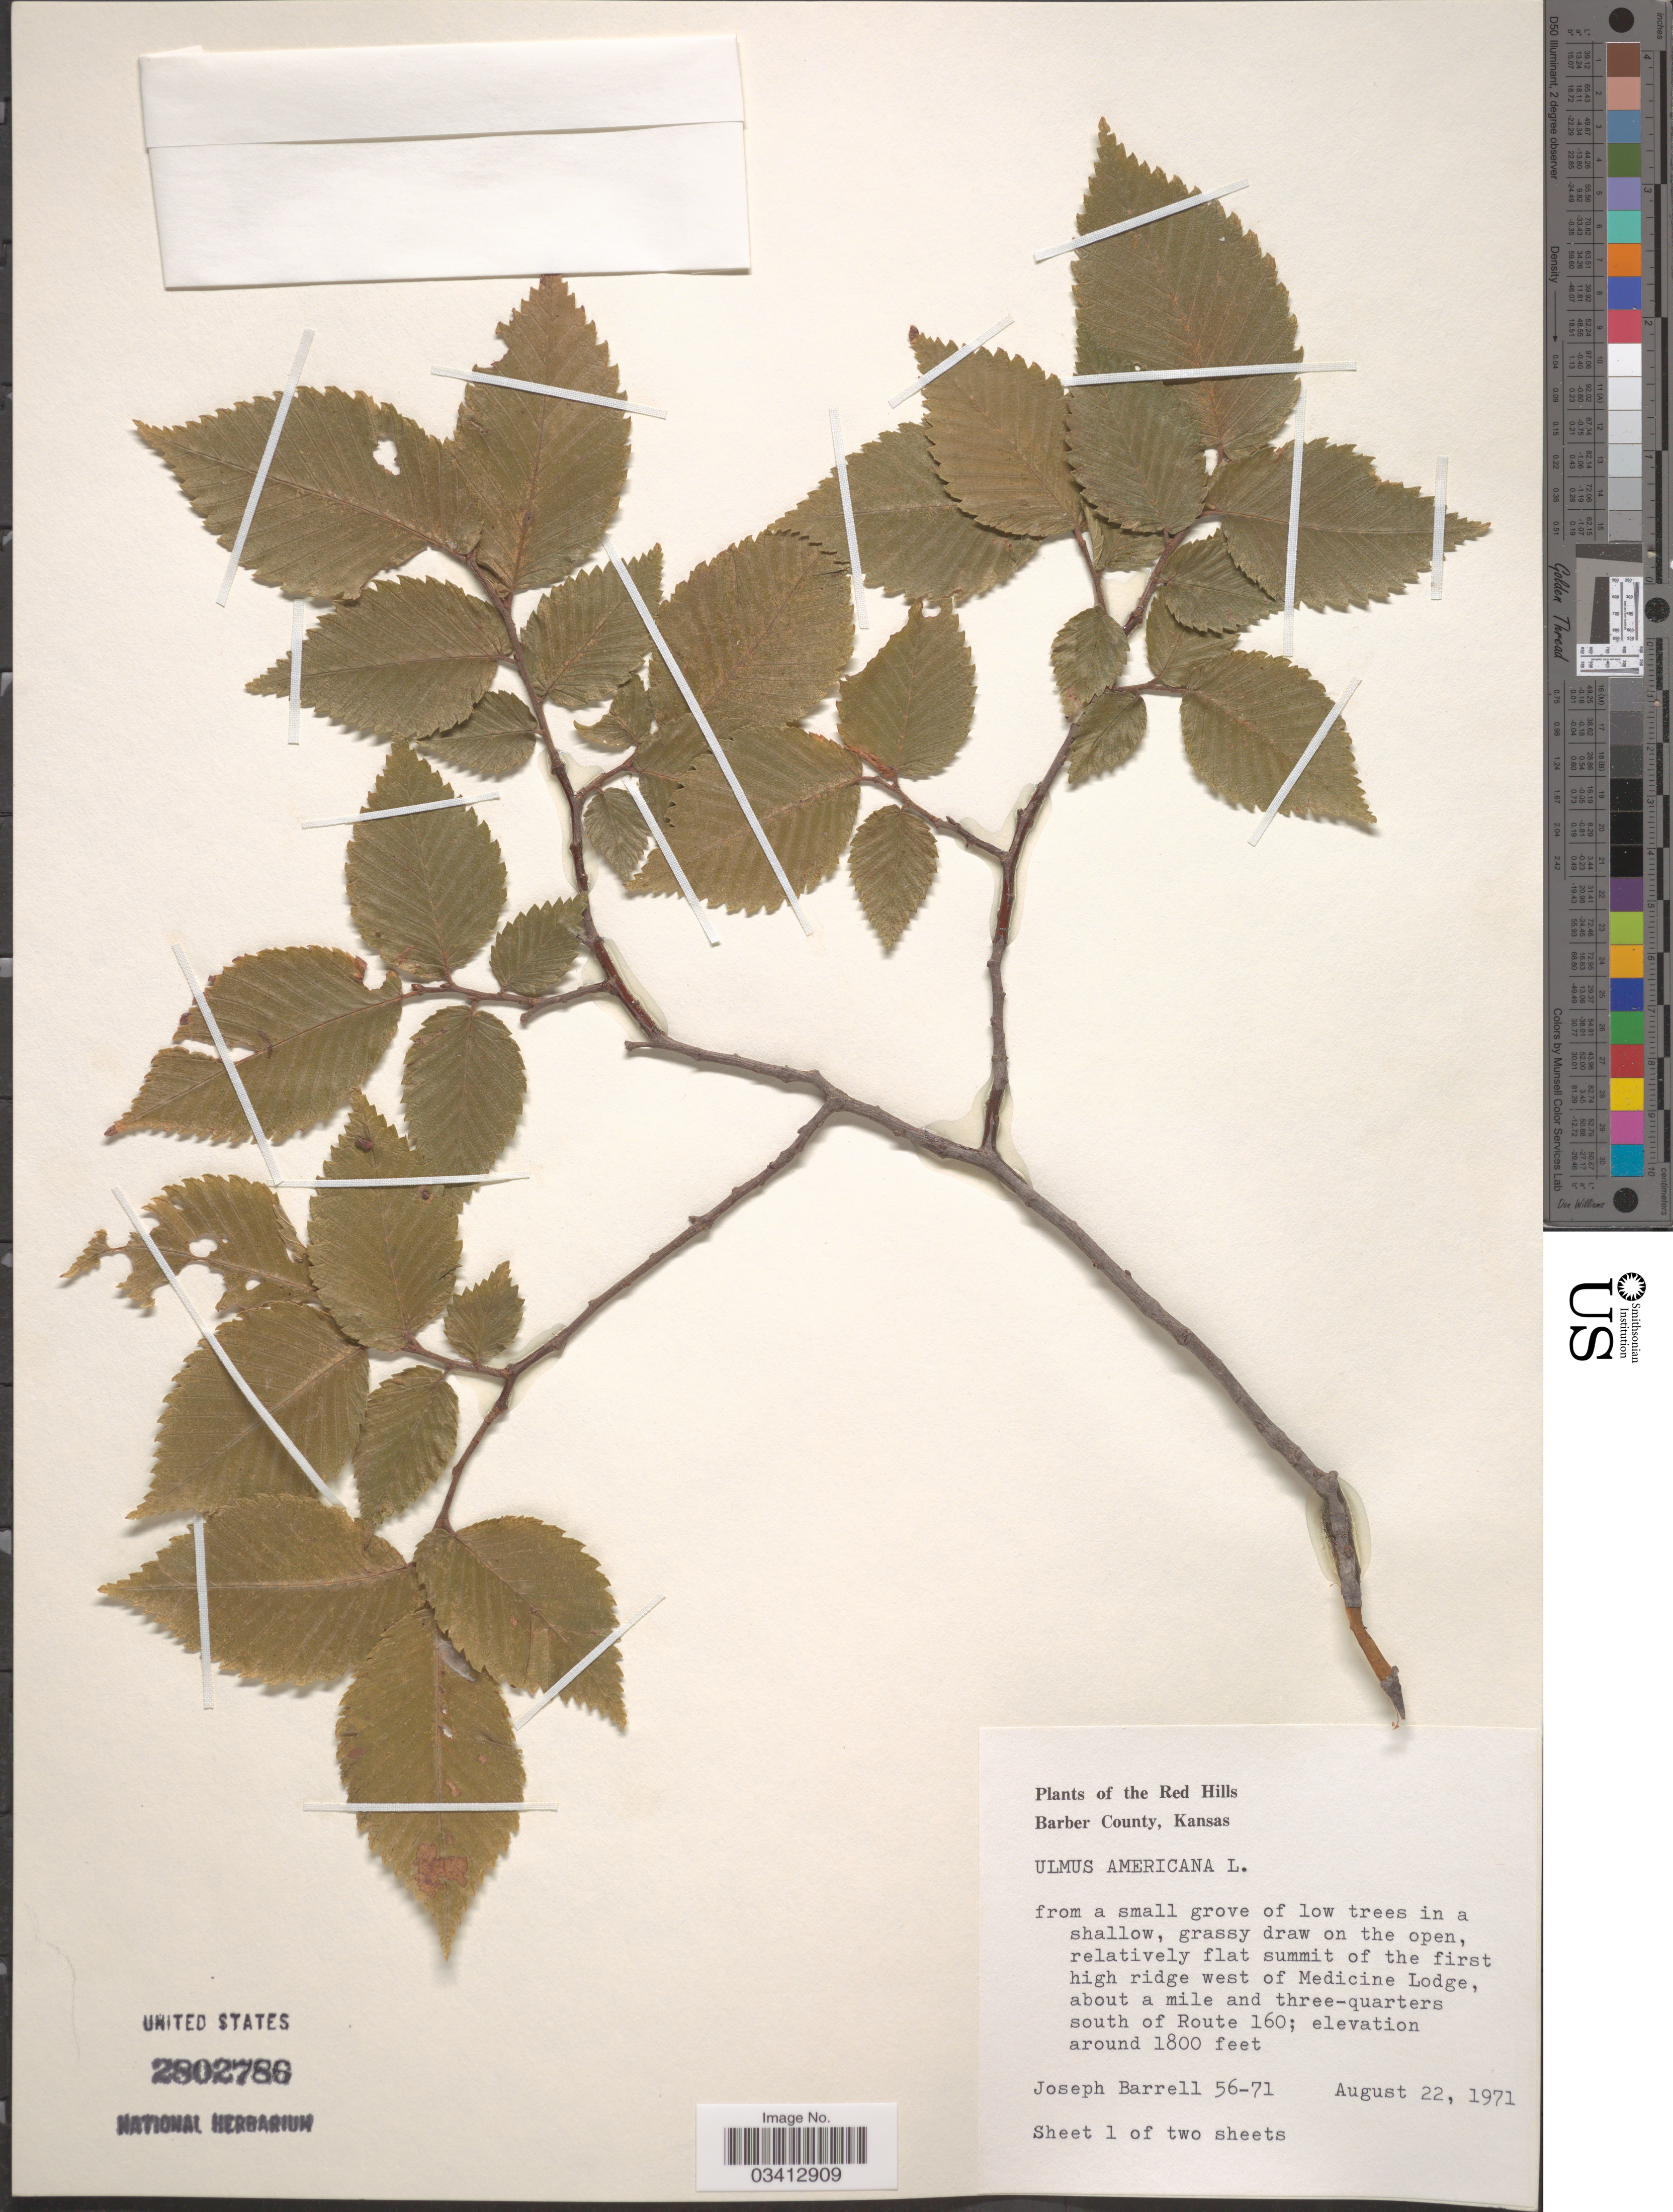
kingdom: Plantae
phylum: Tracheophyta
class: Magnoliopsida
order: Rosales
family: Ulmaceae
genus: Ulmus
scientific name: Ulmus americana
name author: L.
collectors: J. Barrell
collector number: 56-71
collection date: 1971-08-22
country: United States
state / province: Kansas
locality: The Red Hills. Barber County. Relatively flat summit of the first high ridge west of Medicine Lodge, about a mile and three-quarters south of Route 160.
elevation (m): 549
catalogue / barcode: US 2802786